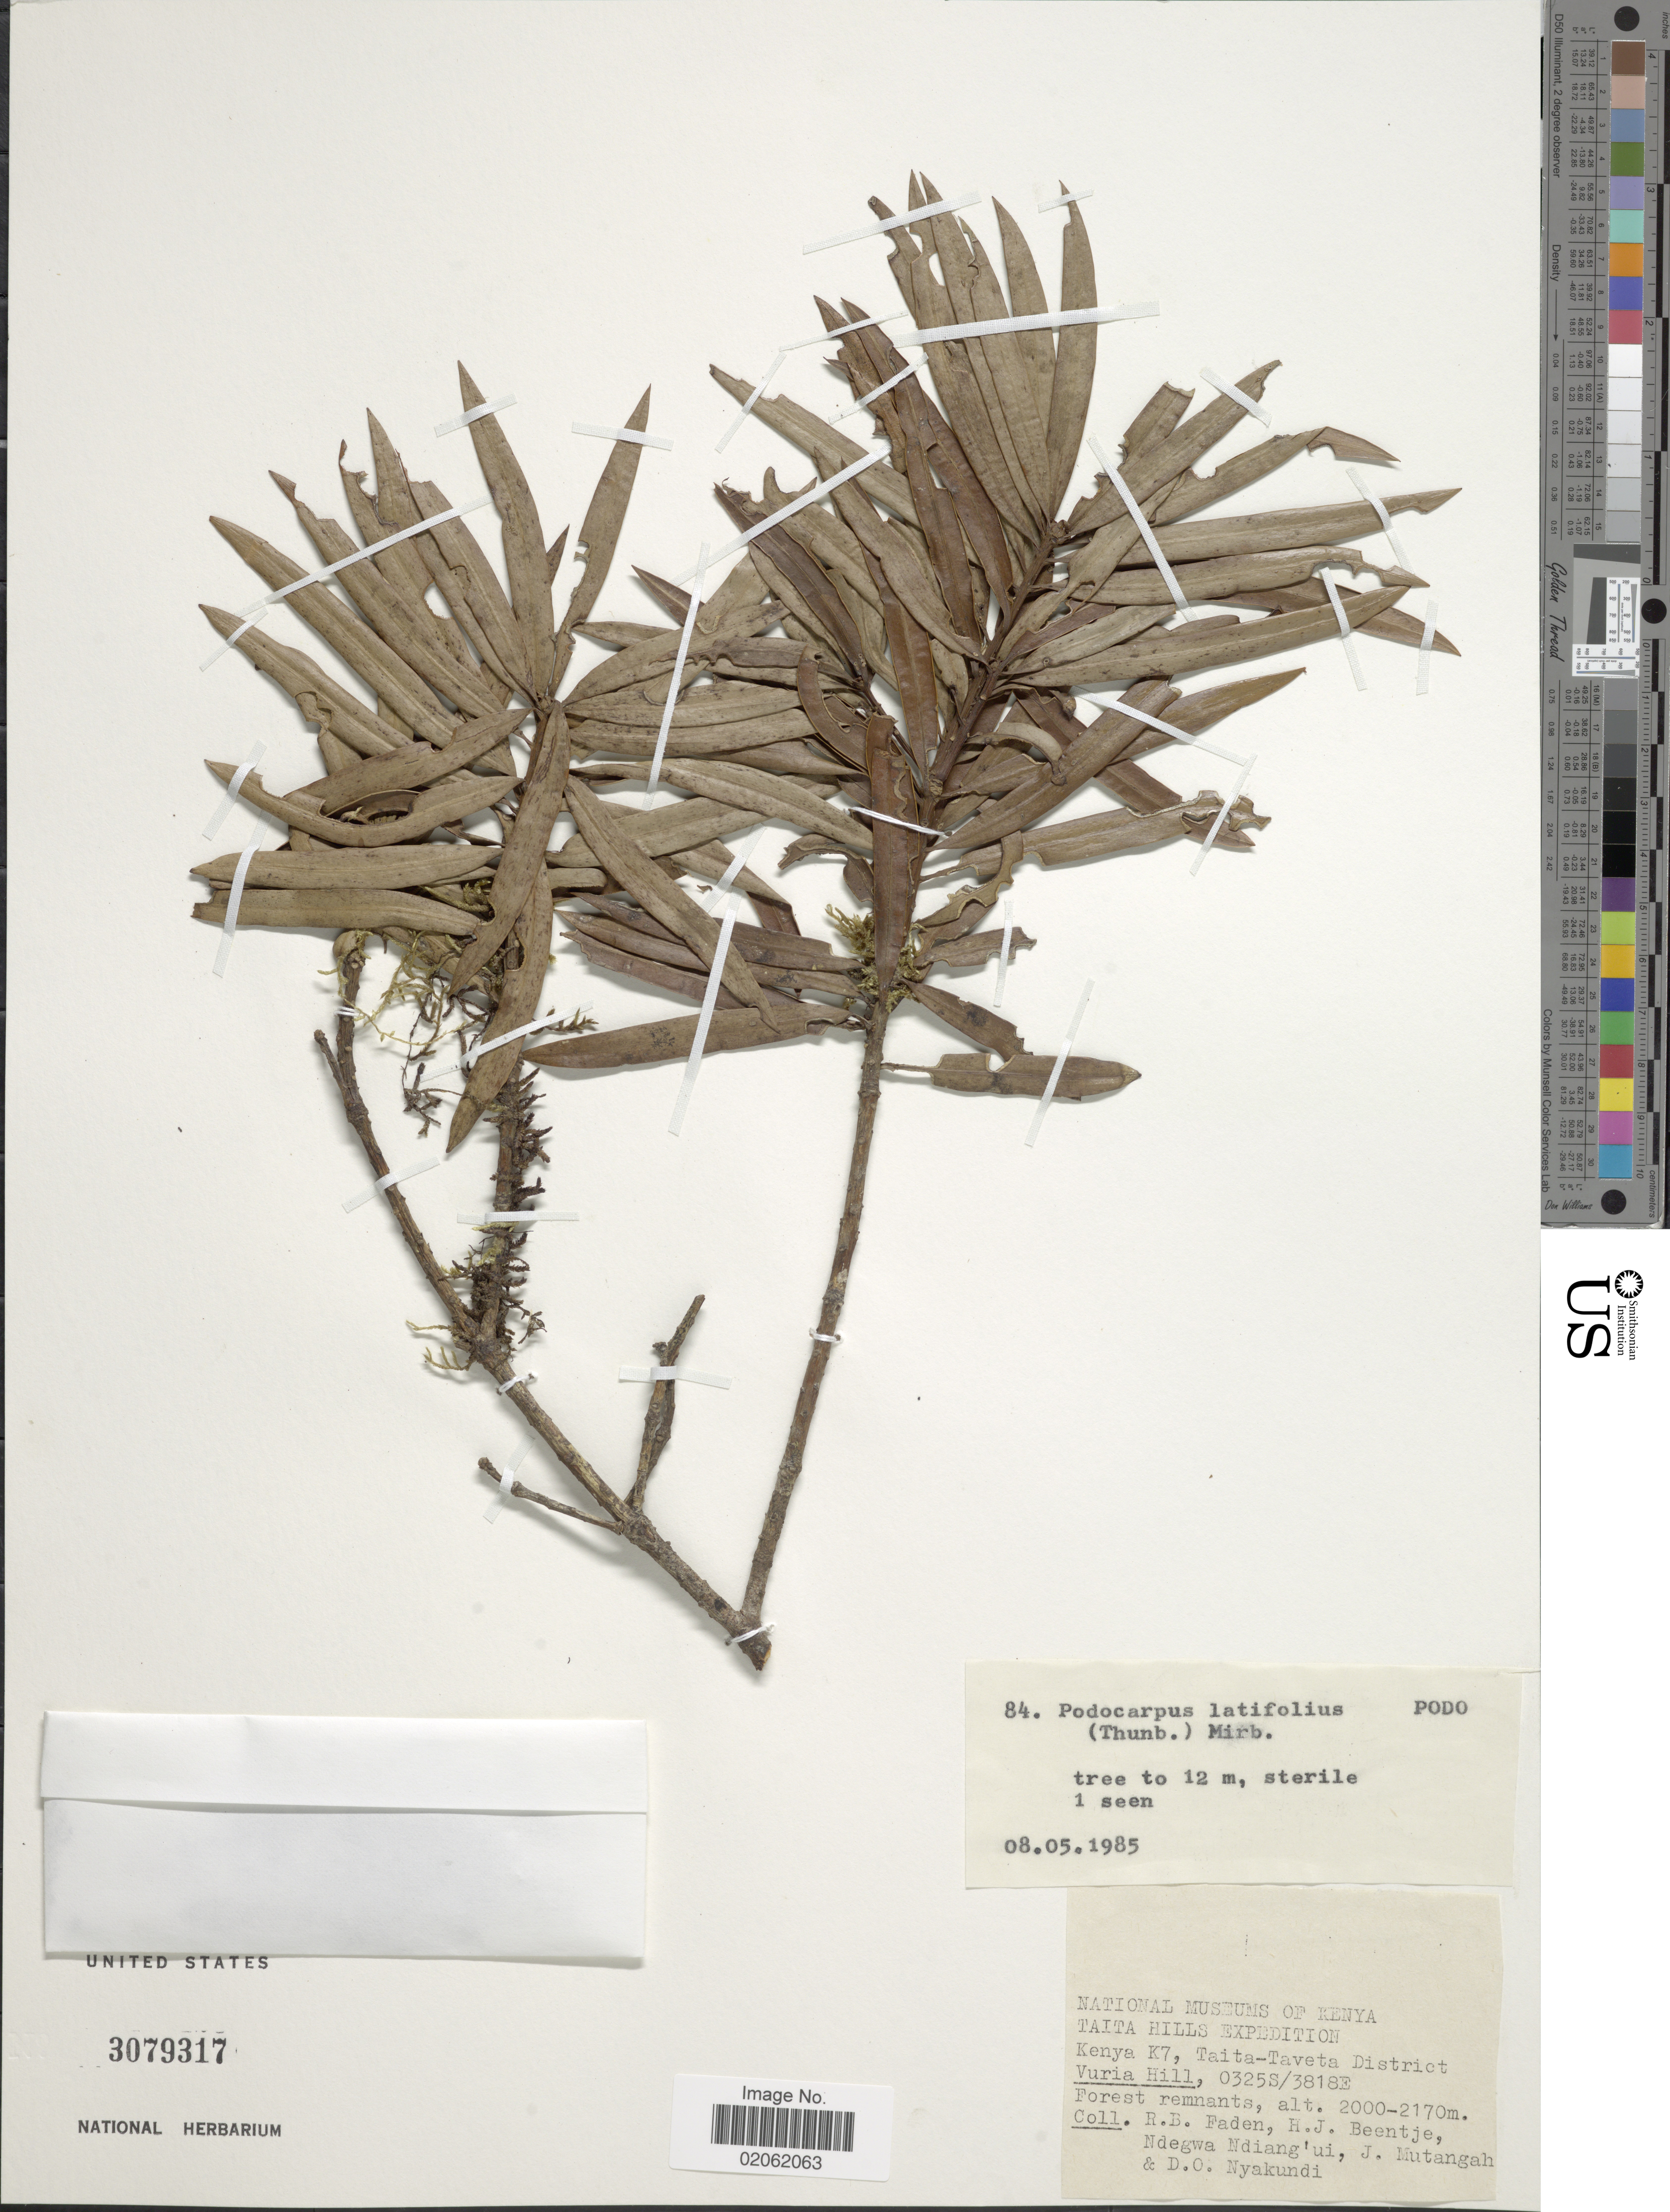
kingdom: Plantae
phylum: Tracheophyta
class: Pinopsida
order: Pinales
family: Podocarpaceae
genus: Podocarpus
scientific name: Podocarpus latifolius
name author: (Thunb.) R. Br. ex Mirb.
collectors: R. B. Faden, H. J. Beentje, Ndegwa Ndiang'ui, J. Mutangah & D. Nyakundi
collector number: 84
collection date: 1985-05-08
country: Kenya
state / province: Taita Taveta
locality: Taita Hills, K7, Taita-Taveta District, Vuria Hill, Forest remnants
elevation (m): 2000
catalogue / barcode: US 3079317